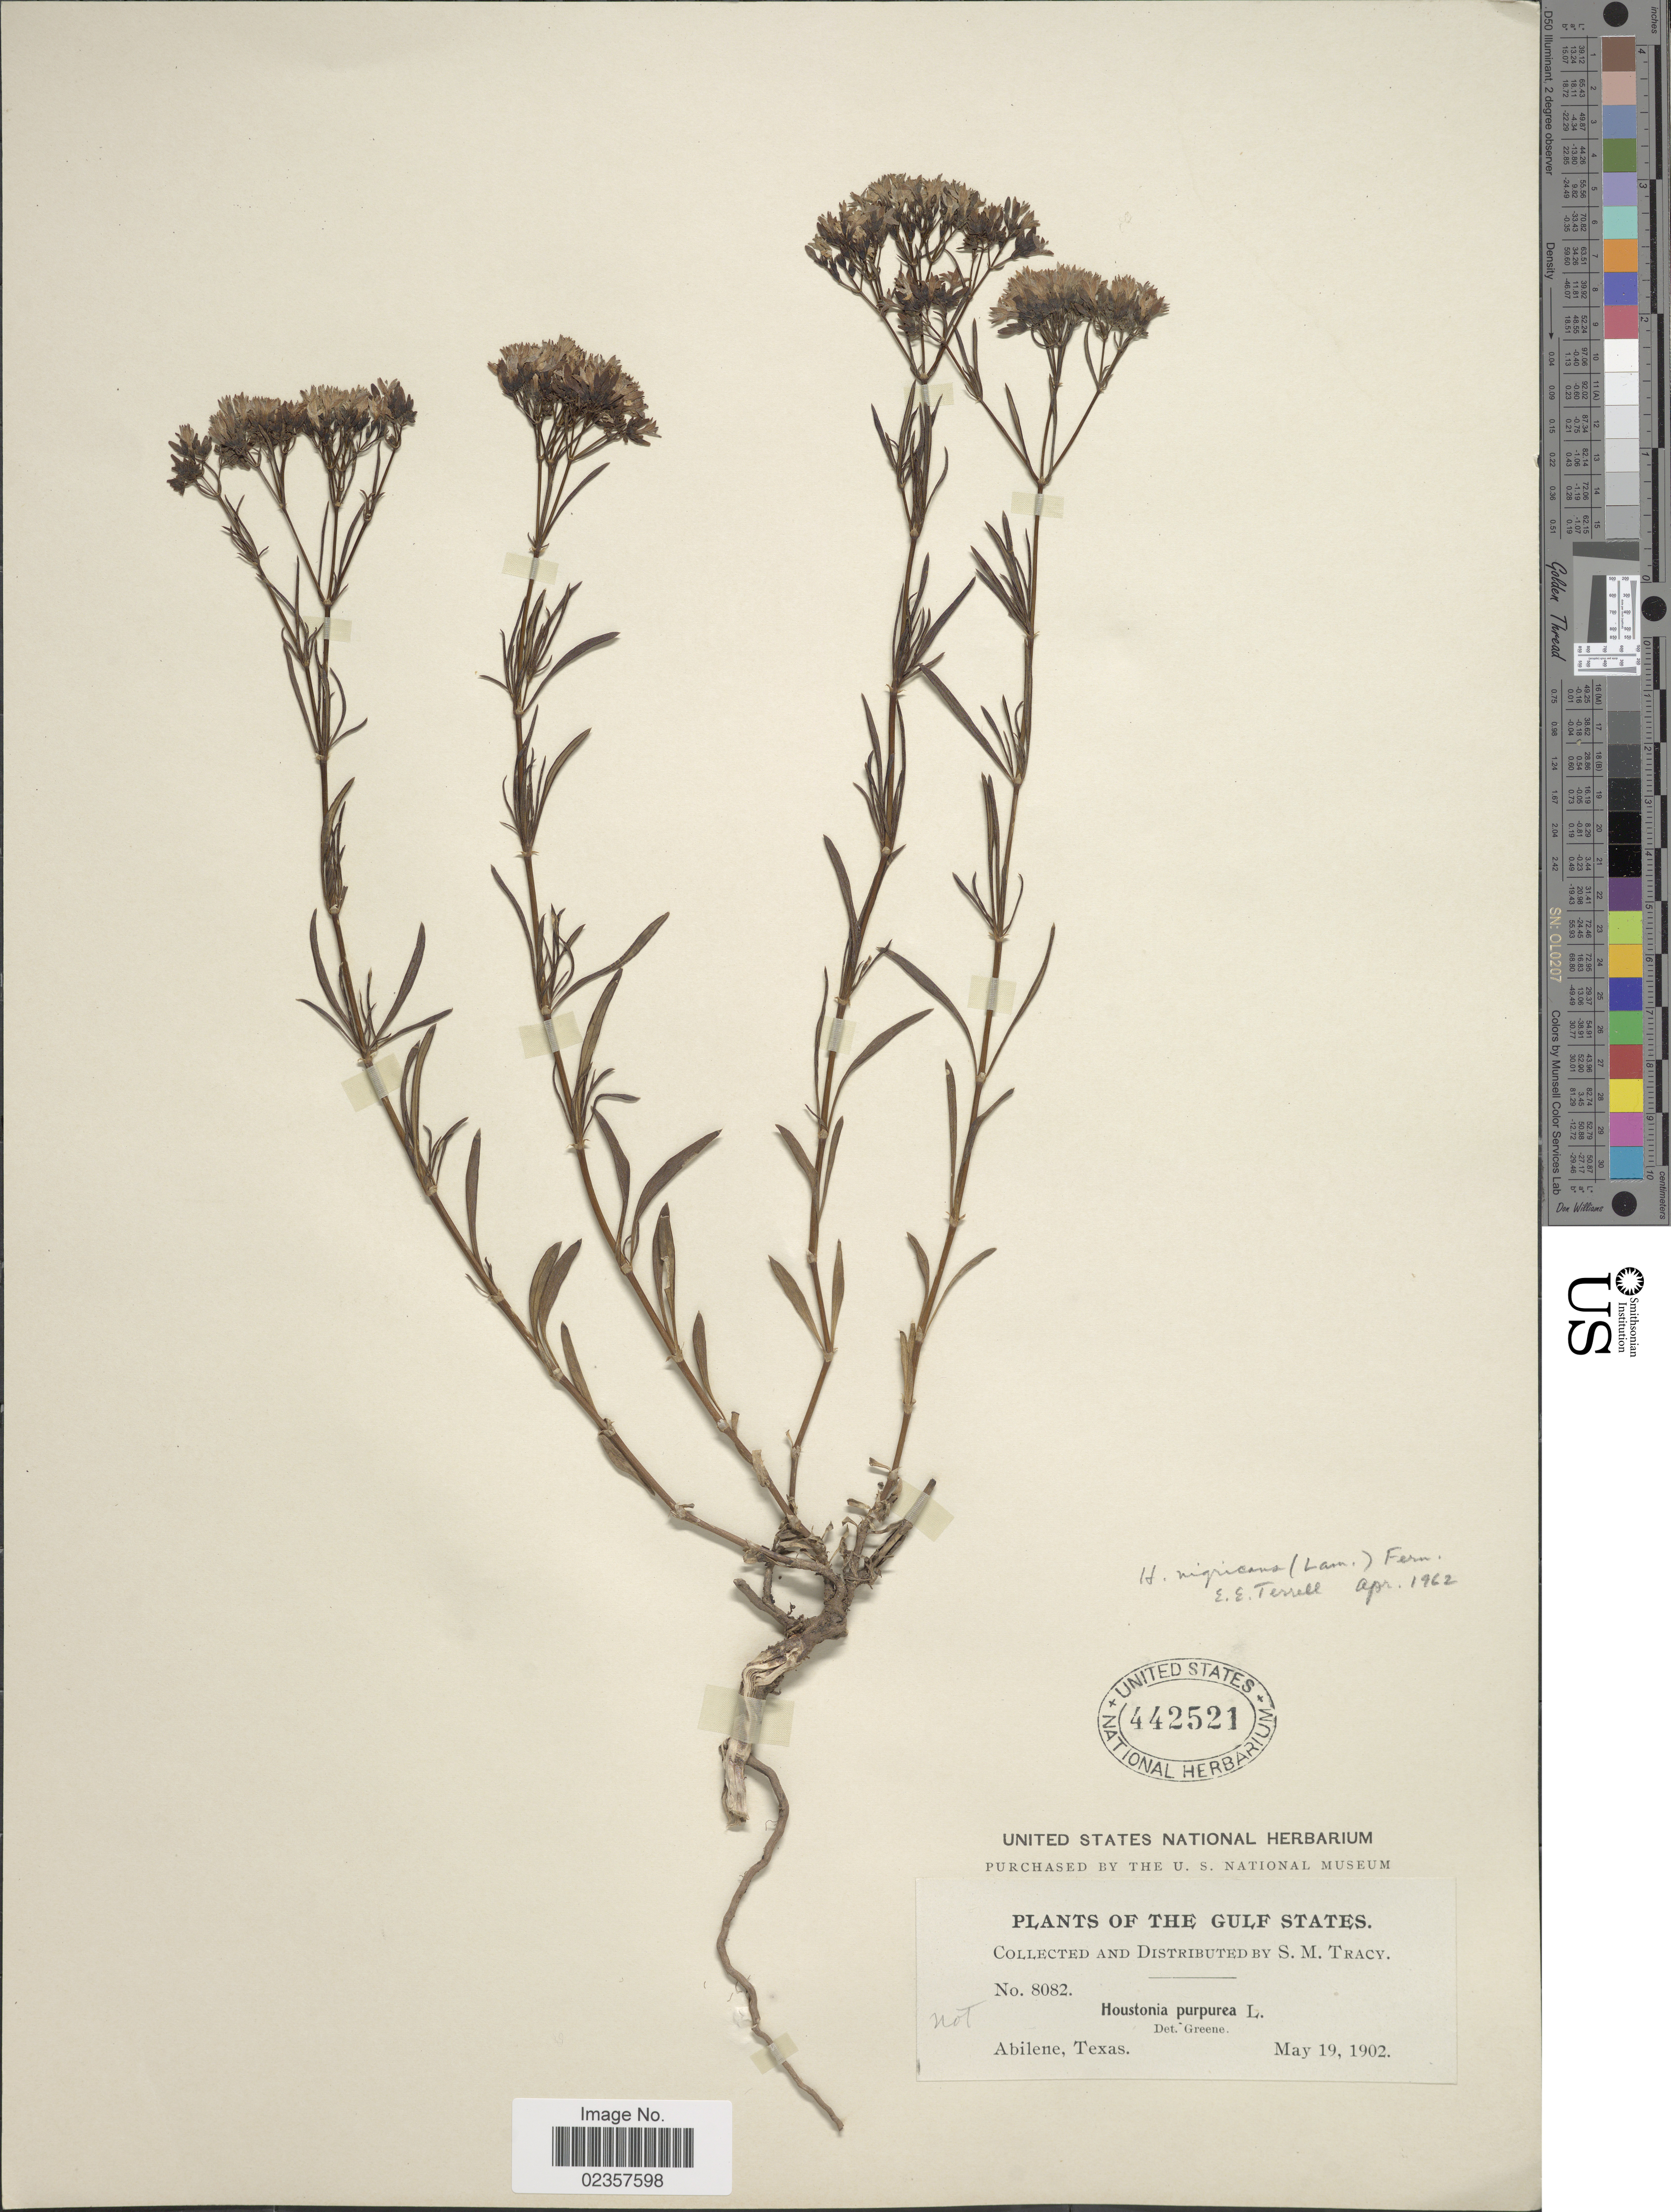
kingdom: Plantae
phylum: Tracheophyta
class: Magnoliopsida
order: Gentianales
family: Rubiaceae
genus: Houstonia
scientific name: Houstonia nigricans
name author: (Lam.) Fernald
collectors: S. M. Tracy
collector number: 8082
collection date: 1902-05-19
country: United States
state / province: Texas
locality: Gulf States, Abilene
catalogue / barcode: US 442521